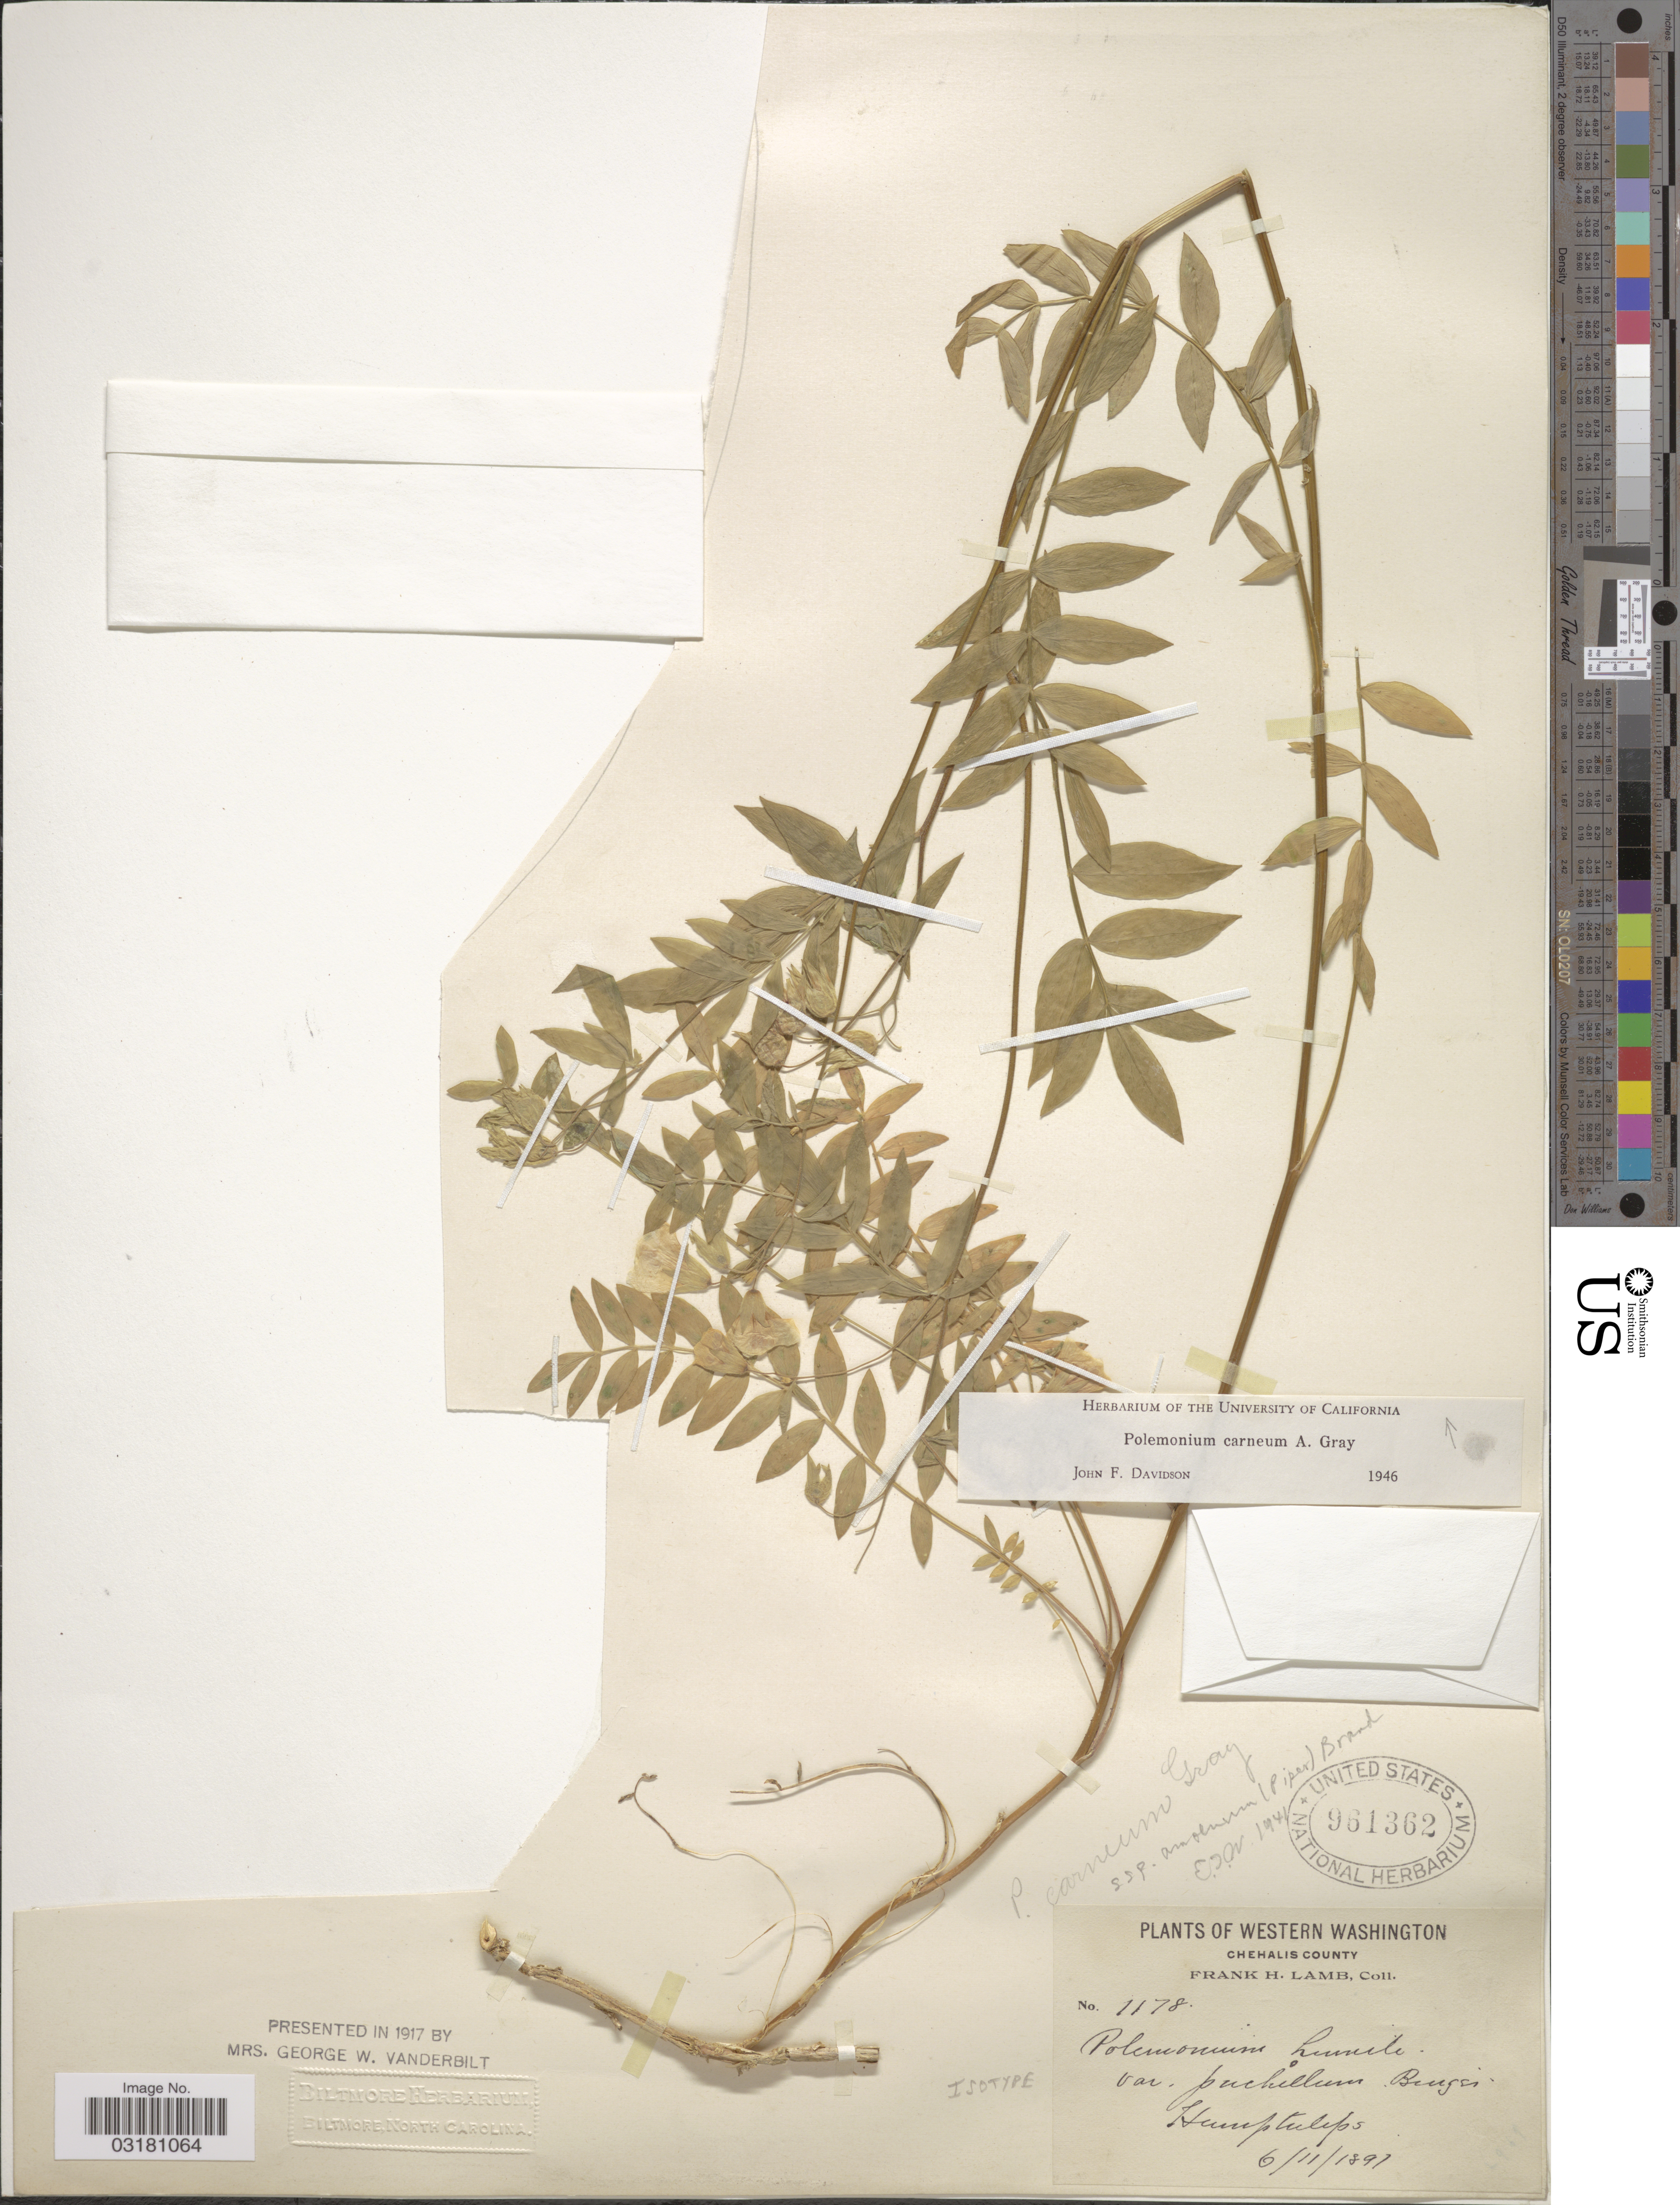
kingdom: Plantae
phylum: Tracheophyta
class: Magnoliopsida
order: Ericales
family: Polemoniaceae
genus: Polemonium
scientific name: Polemonium carneum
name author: A. Gray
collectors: F. H. Lamb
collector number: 1178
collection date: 1897-06-11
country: United States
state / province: Washington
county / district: Grays Harbor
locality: Humptulips.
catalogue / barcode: US 961362